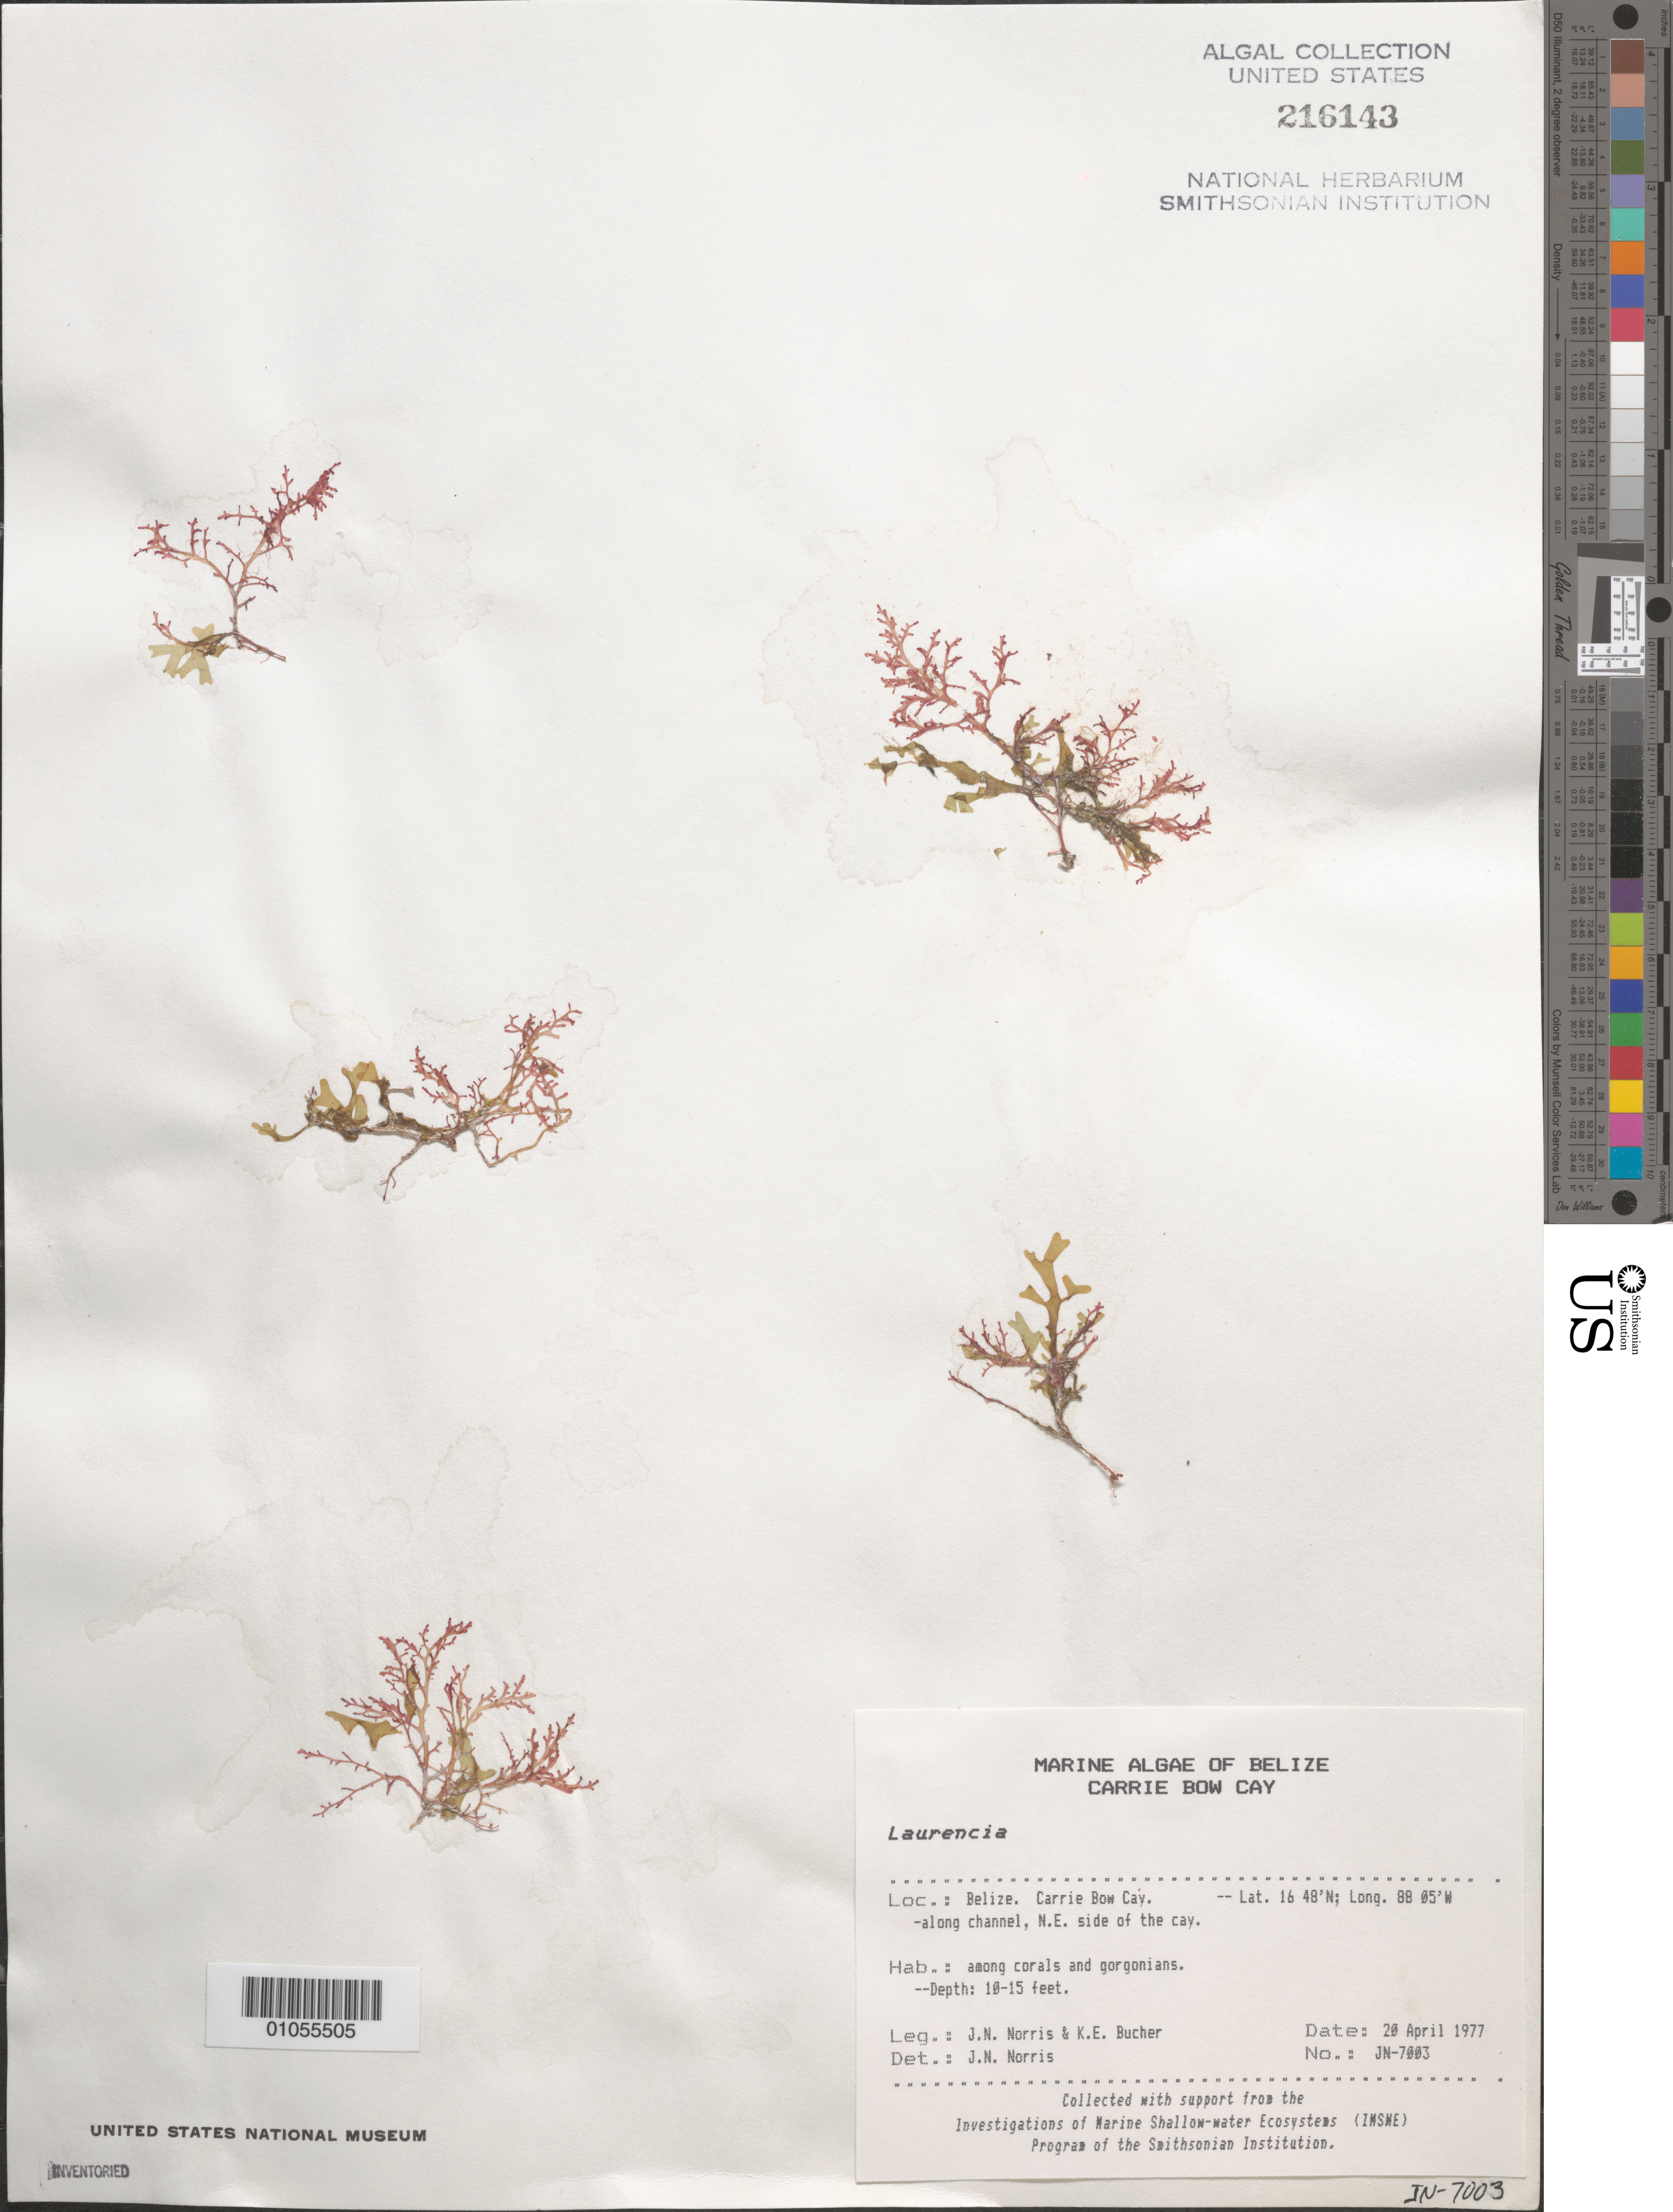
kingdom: Plantae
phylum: Rhodophyta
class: Florideophyceae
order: Ceramiales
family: Rhodomelaceae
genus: Laurencia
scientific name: Laurencia sp.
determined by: Norris, James N.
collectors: J. N. Norris & K. E. Bucher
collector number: JN-7003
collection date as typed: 20 Apr 1977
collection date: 1977-04-20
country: Belize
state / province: Stann Creek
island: Carrie Bow Cay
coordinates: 16 48'N, 88 05'W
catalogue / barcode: US 216143